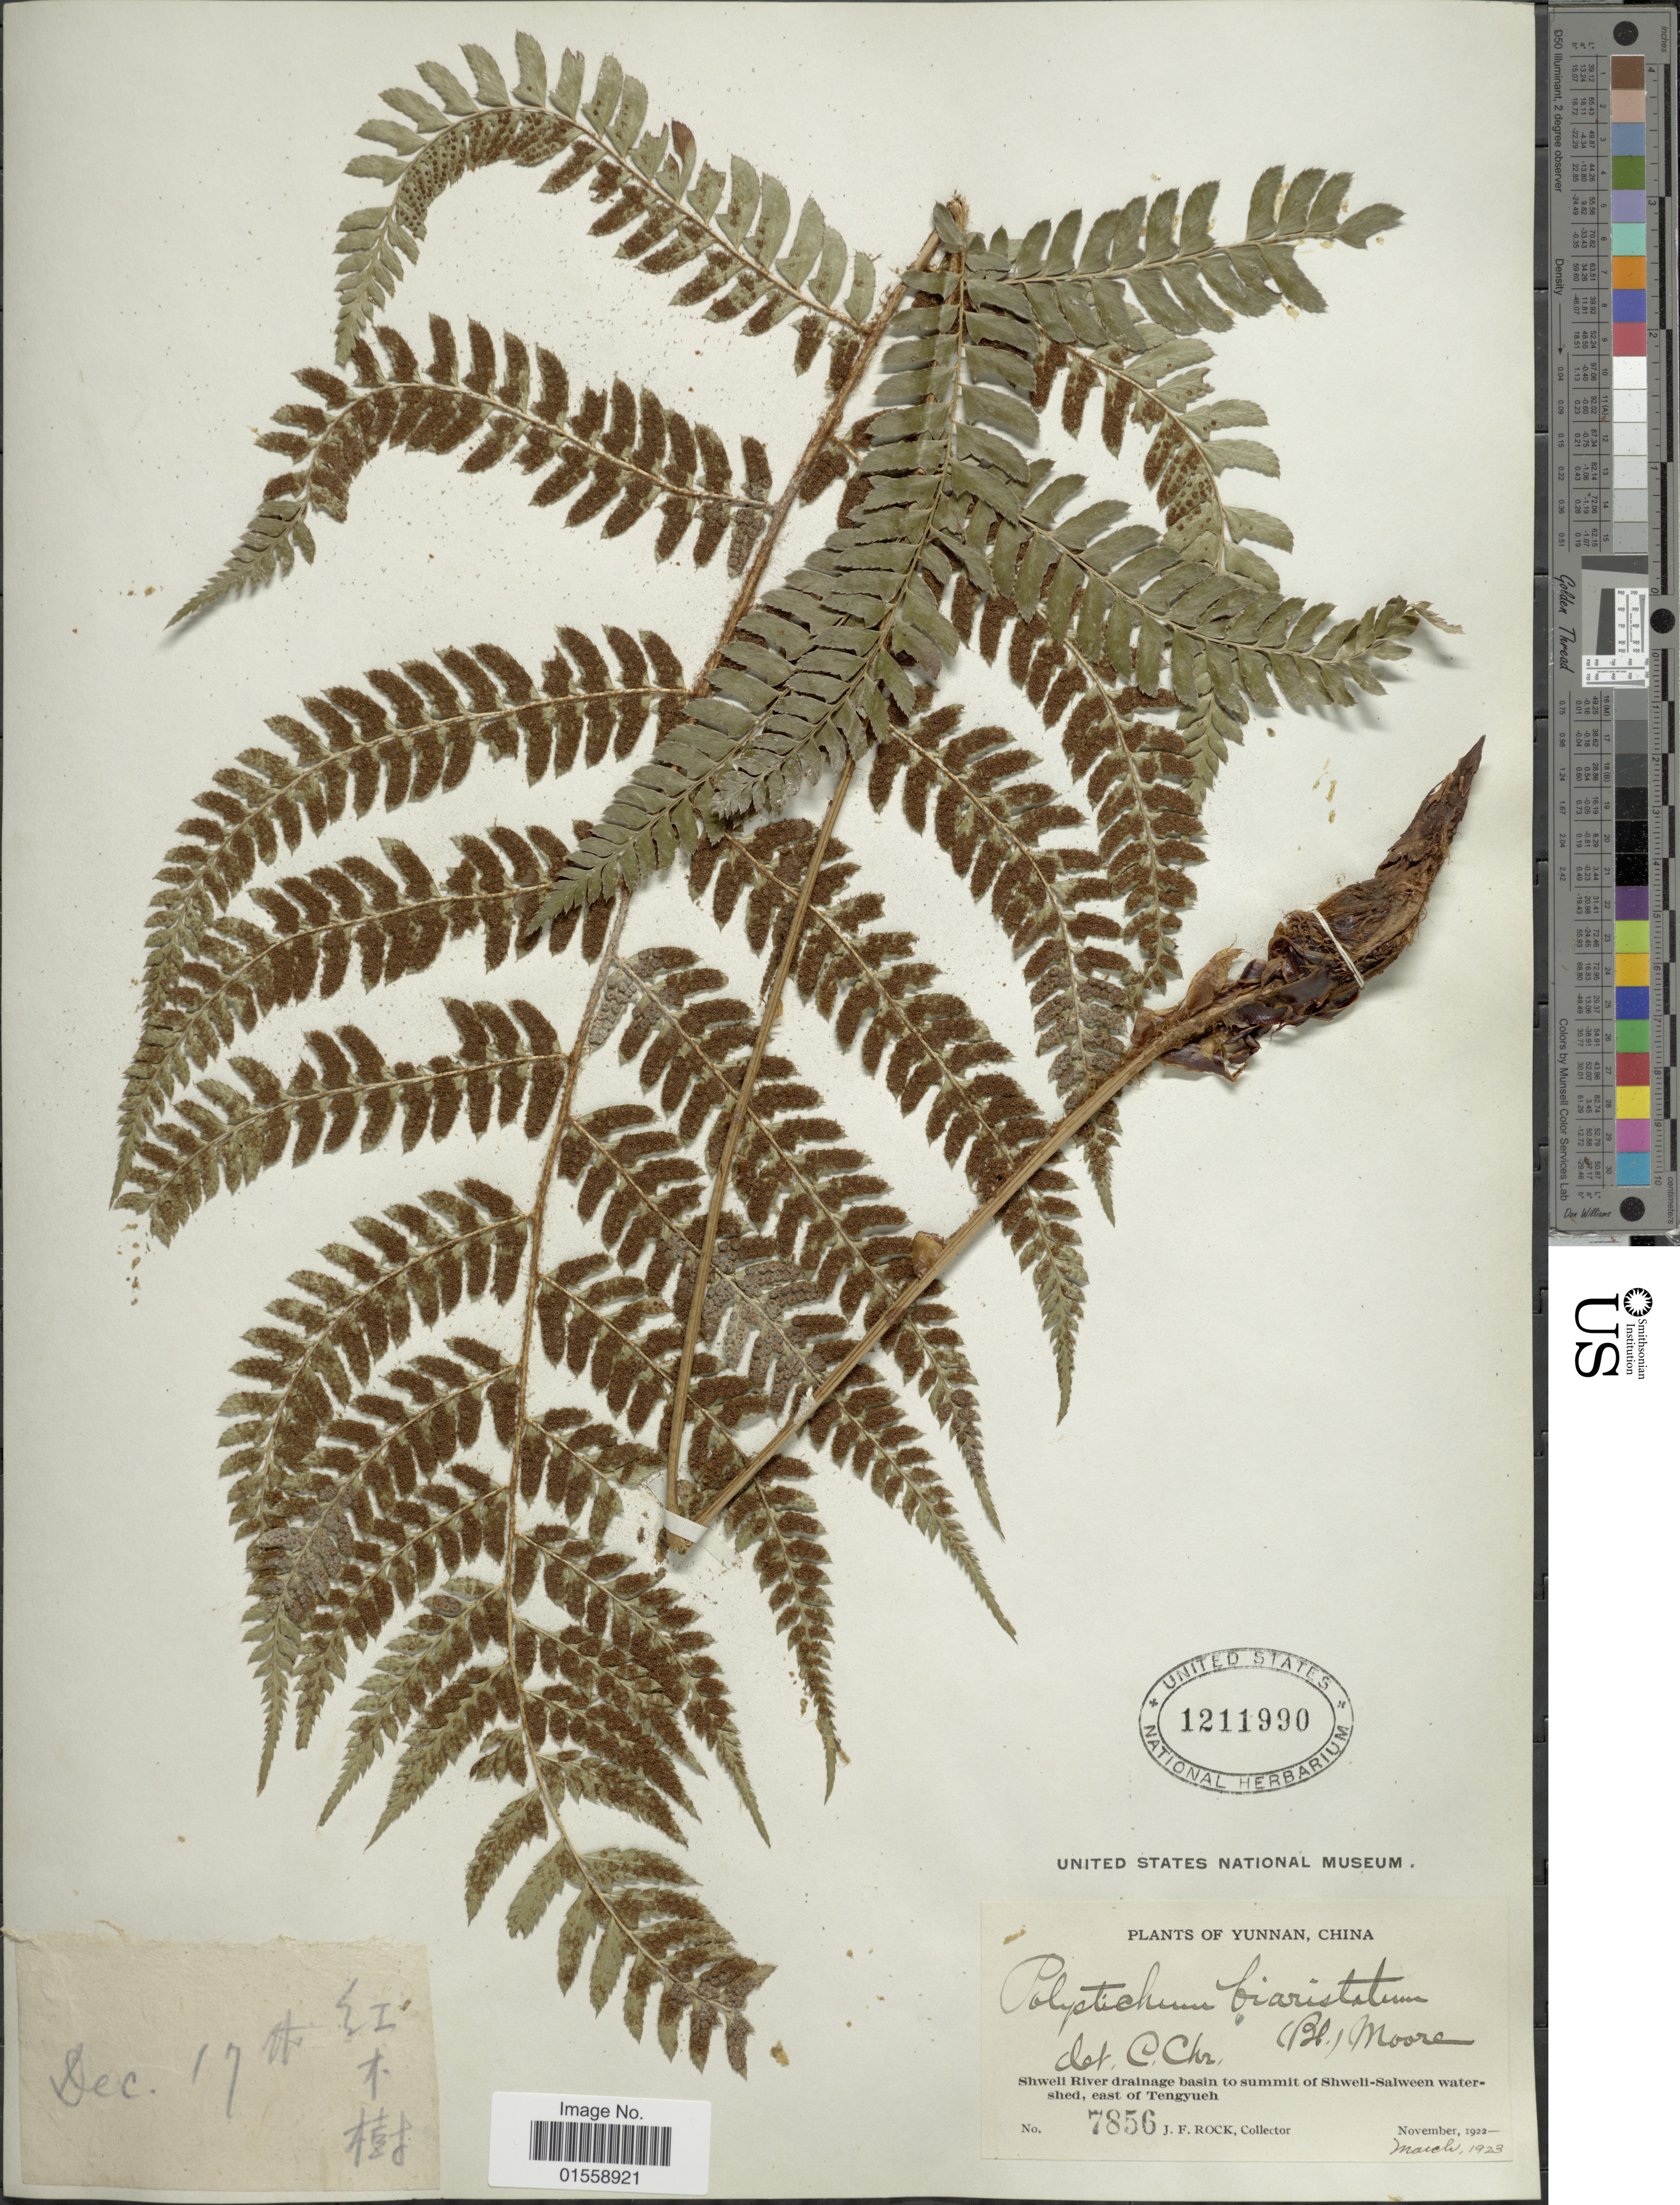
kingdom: Plantae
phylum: Tracheophyta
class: Polypodiopsida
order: Polypodiales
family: Dryopteridaceae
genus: Polystichum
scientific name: Polystichum biaristatum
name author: (Blume) T. Moore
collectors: J. Rock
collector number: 7856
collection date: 1922-11/1923-03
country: China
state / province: Yunnan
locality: Shwell River drainage basin to summit of Shwell-Salween watershed, east of Tengyueh.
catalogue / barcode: US 1211990